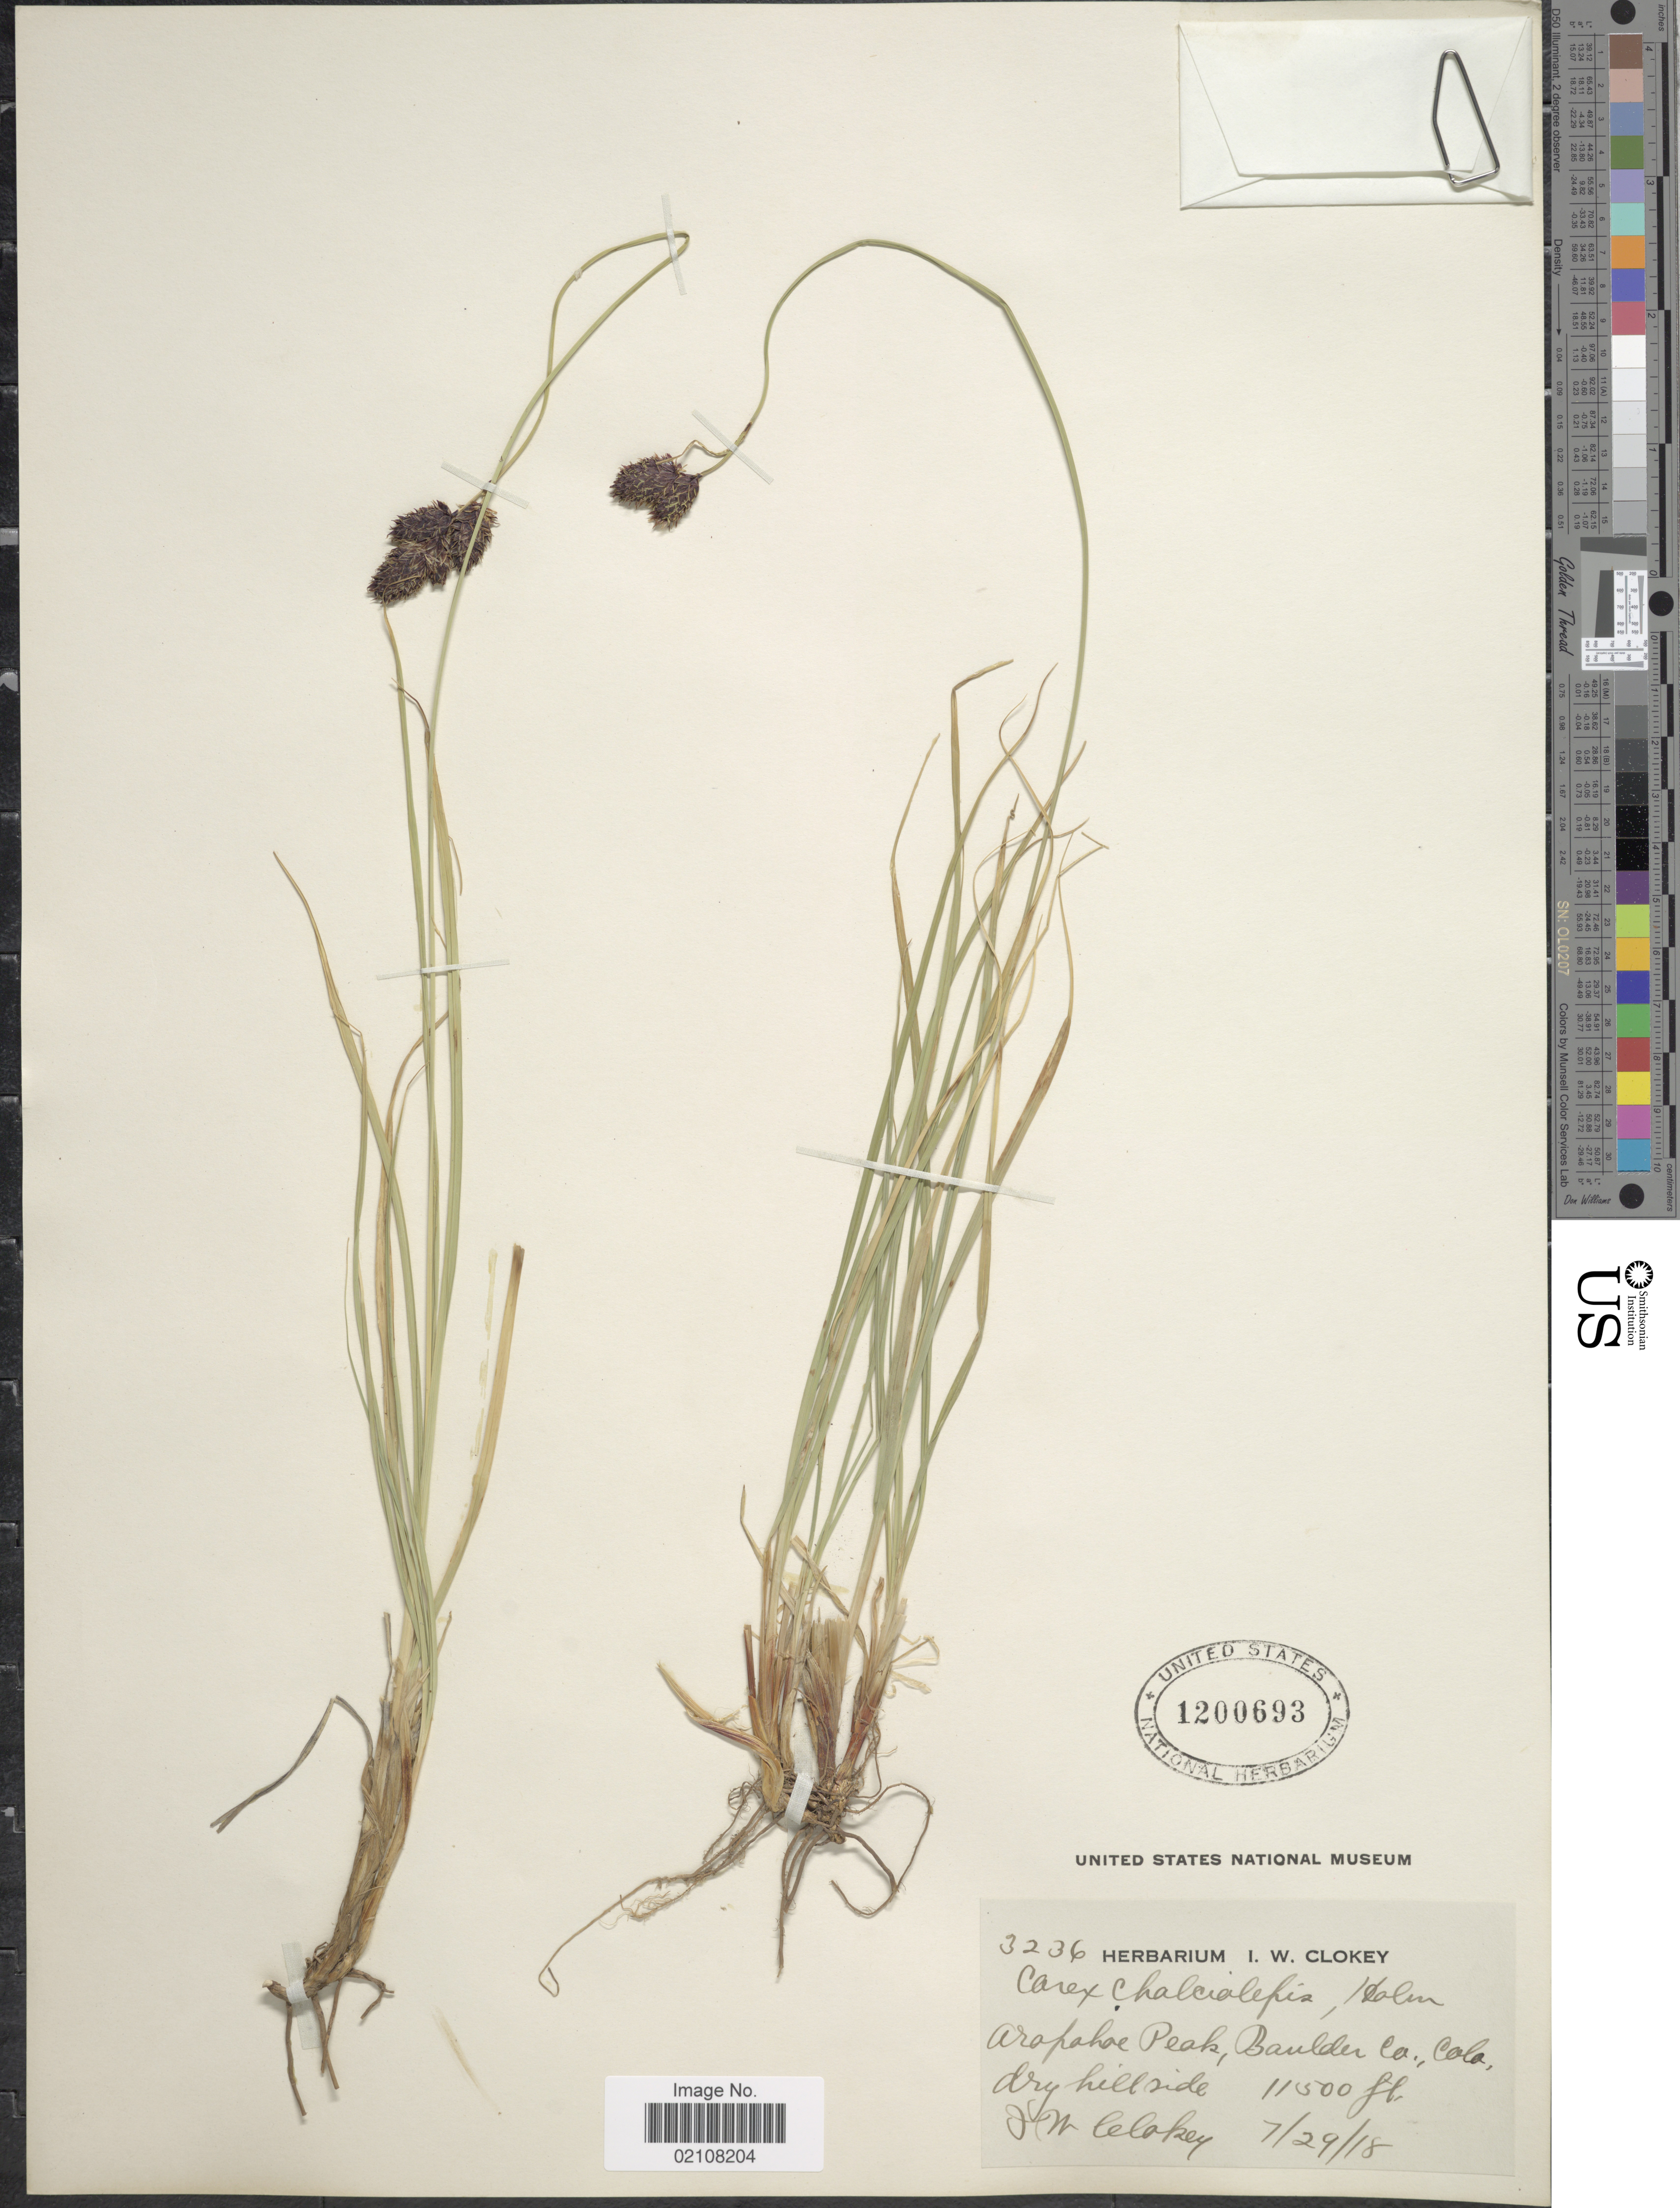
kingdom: Plantae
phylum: Tracheophyta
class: Liliopsida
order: Poales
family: Cyperaceae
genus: Carex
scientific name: Carex chalciolepis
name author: Holm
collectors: I. W. Clokey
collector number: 3236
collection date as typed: Transcribed d/m/y: 29/7/18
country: United States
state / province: Colorado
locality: Arapahoe Peak, Boulder Co., Colo.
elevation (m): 3505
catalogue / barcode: US 1200693